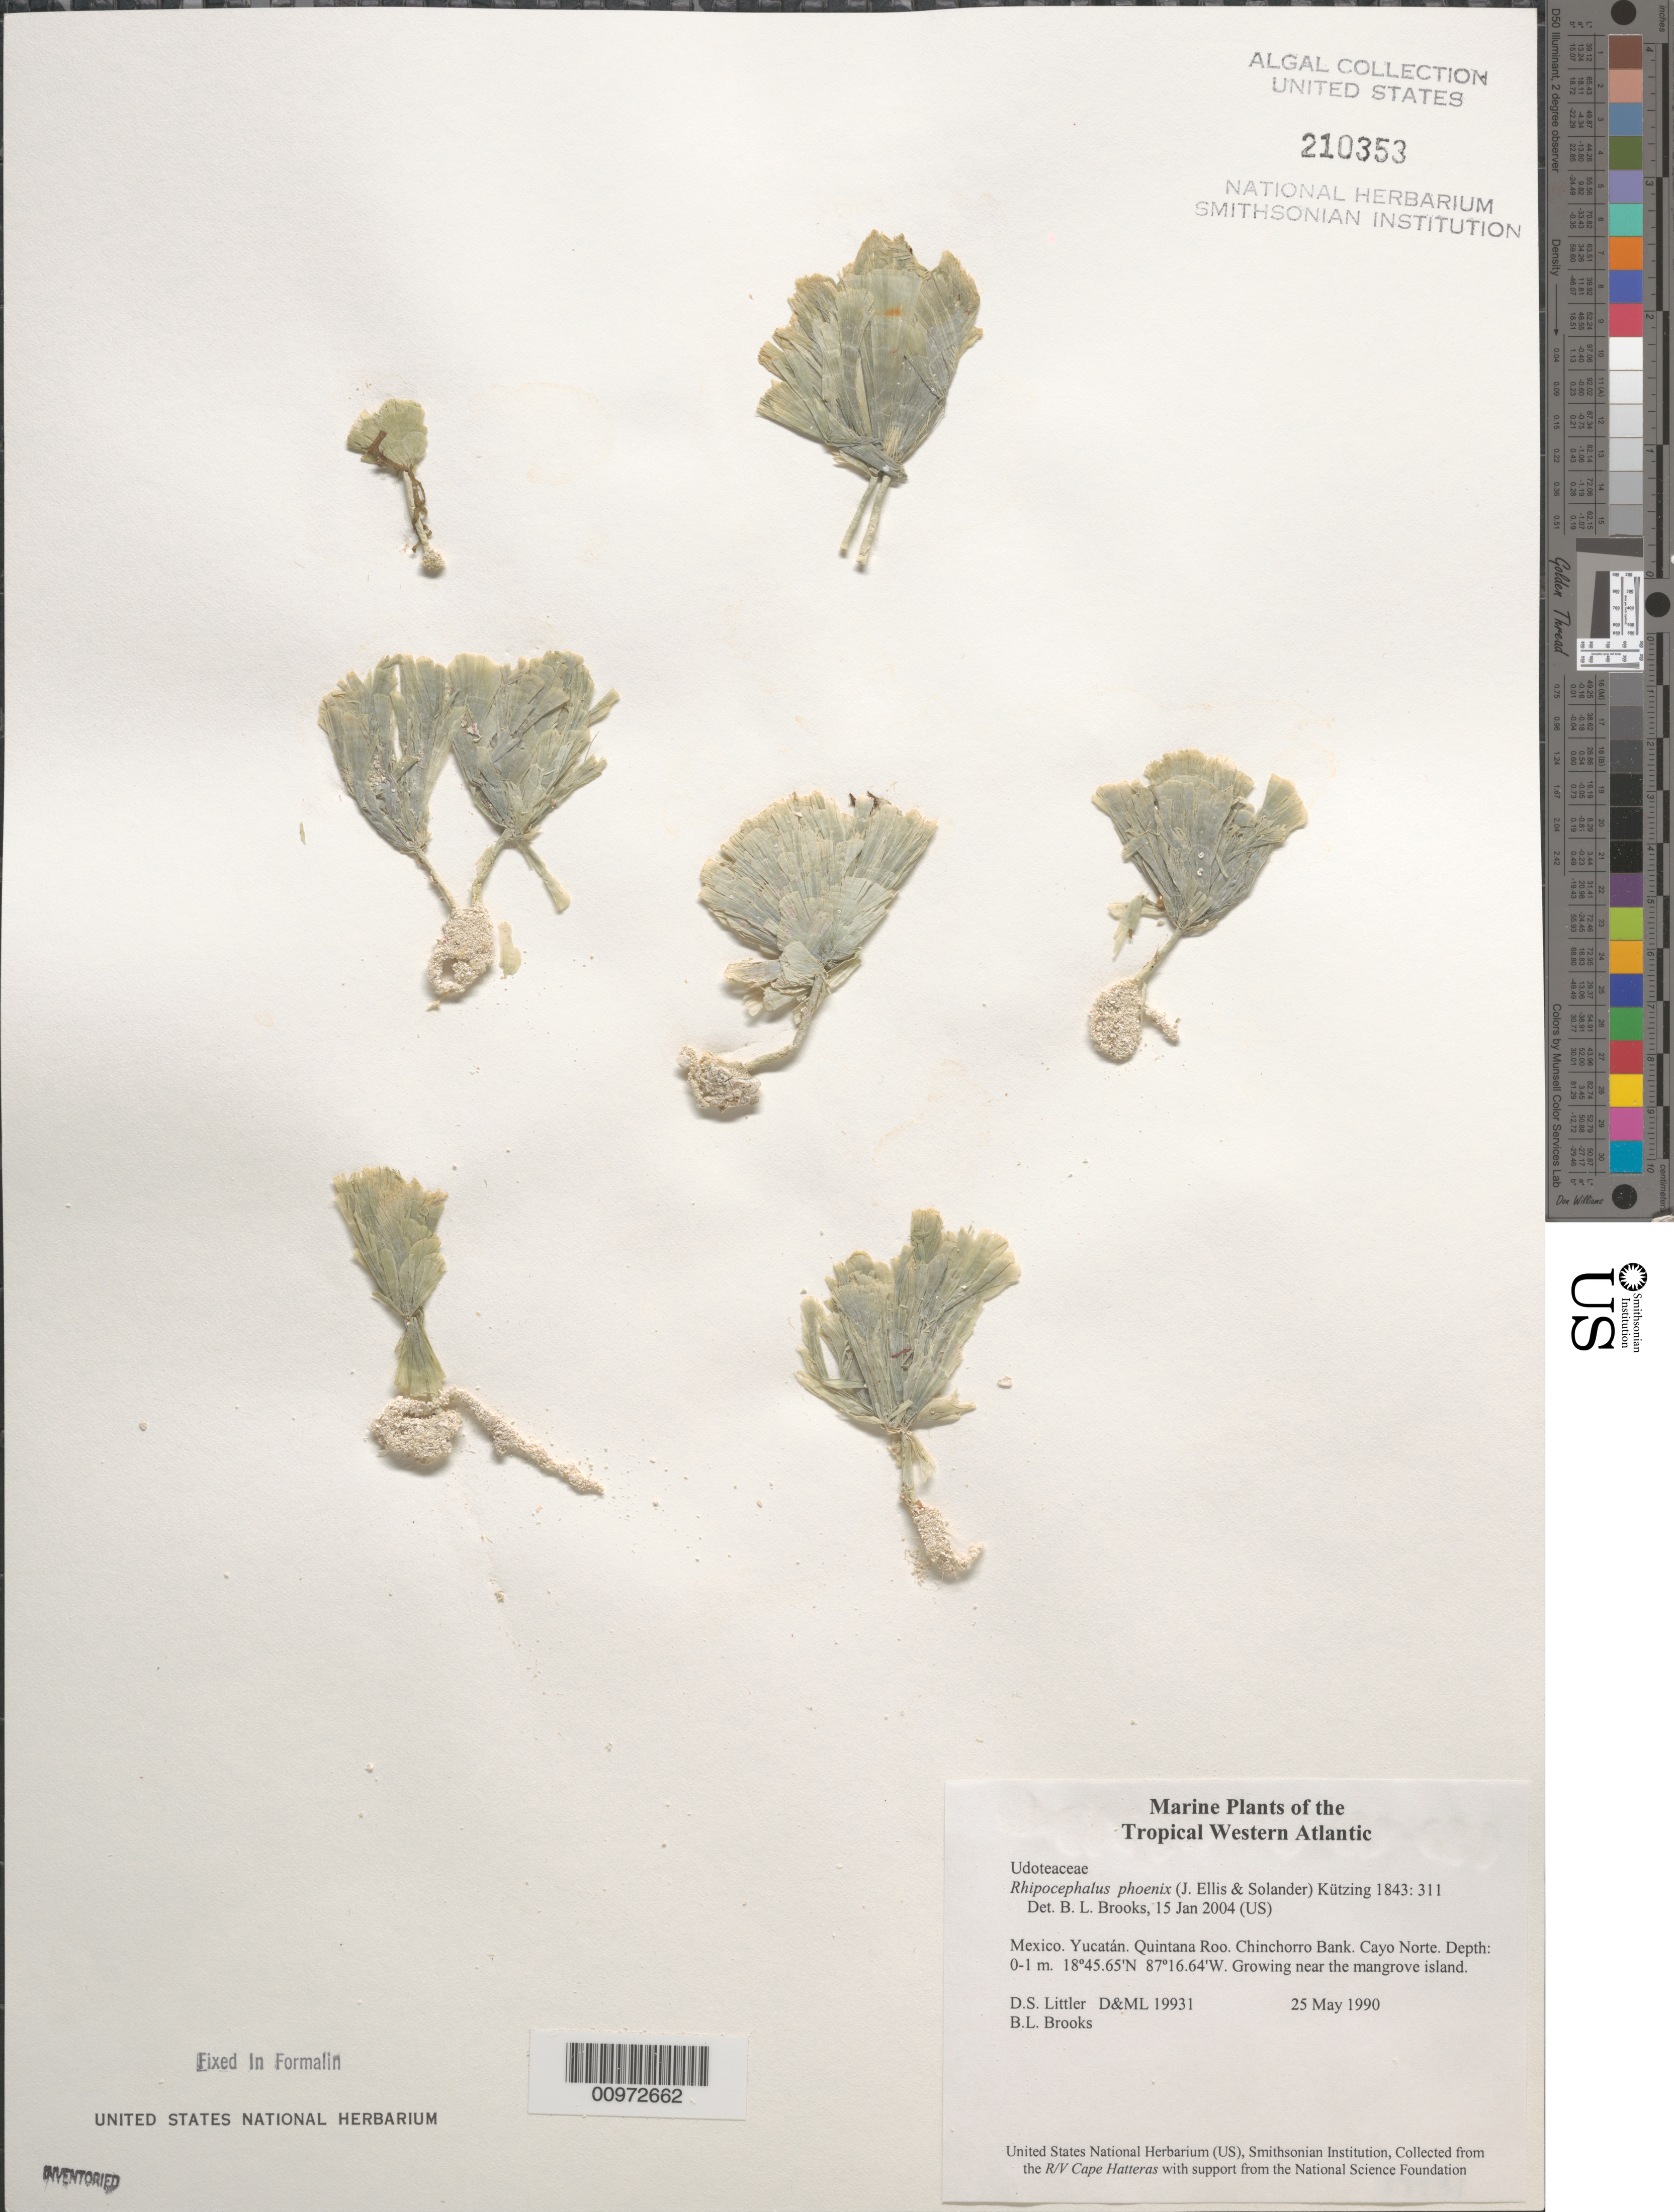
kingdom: Plantae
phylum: Chlorophyta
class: Ulvophyceae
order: Bryopsidales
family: Udoteaceae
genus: Rhipocephalus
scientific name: Rhipocephalus phoenix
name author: (J. Ellis & Sol.) Kütz.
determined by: Brooks, B. L., (BOT), Smithsonian Institution - National Museum of Natural History (UNITED STATES)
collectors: D. S. Littler & B. Brooks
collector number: D&ML 19931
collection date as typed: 25 May 1990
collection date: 1990-05-25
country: Mexico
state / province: Quintana Roo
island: Cayo Norte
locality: Chinchorro Bank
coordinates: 18 45.65'N, 87 16.64'W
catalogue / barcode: US 210353